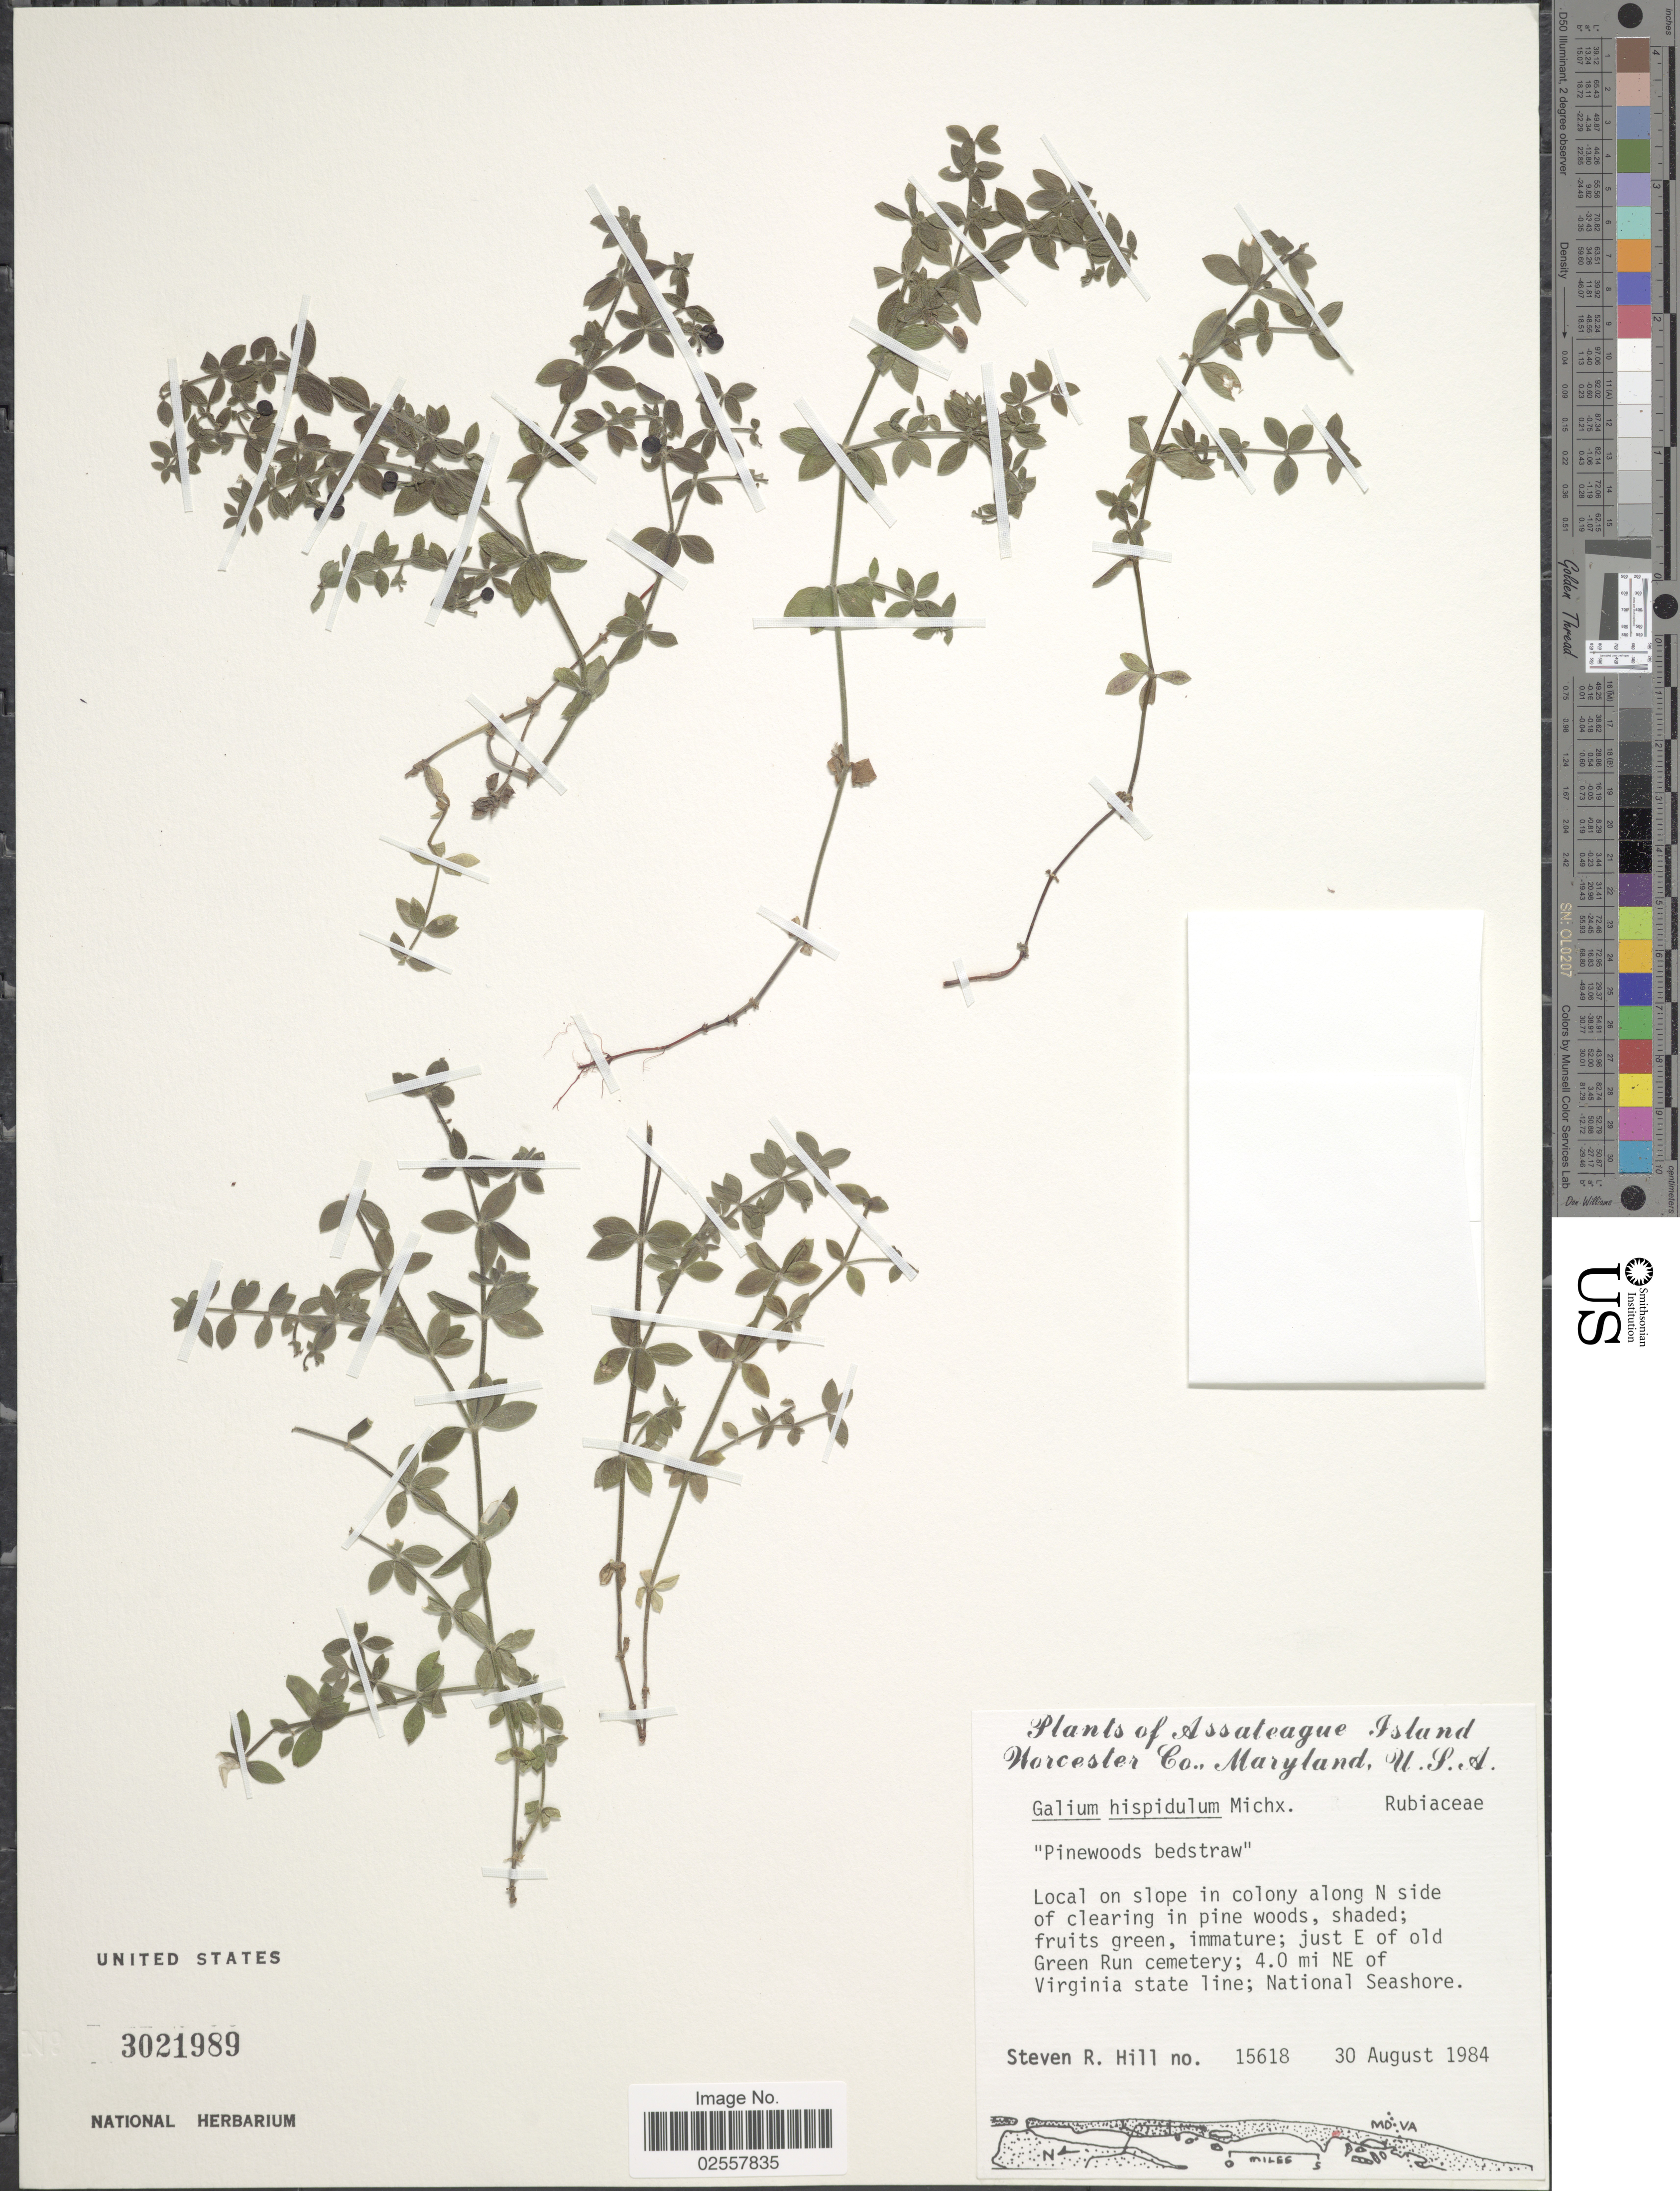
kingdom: Plantae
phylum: Tracheophyta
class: Magnoliopsida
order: Gentianales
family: Rubiaceae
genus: Galium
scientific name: Galium hispidulum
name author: Michx.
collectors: S. R. Hill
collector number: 15618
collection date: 1984-08-30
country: United States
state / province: Maryland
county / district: Worcester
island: Assateague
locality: Local on slope in colony along N side of clearing in pine woods. Just E of old Green Run Cemetery; 4.0 mi NE of Virginia state line; Assateague Island National Seashore.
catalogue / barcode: US 3021989